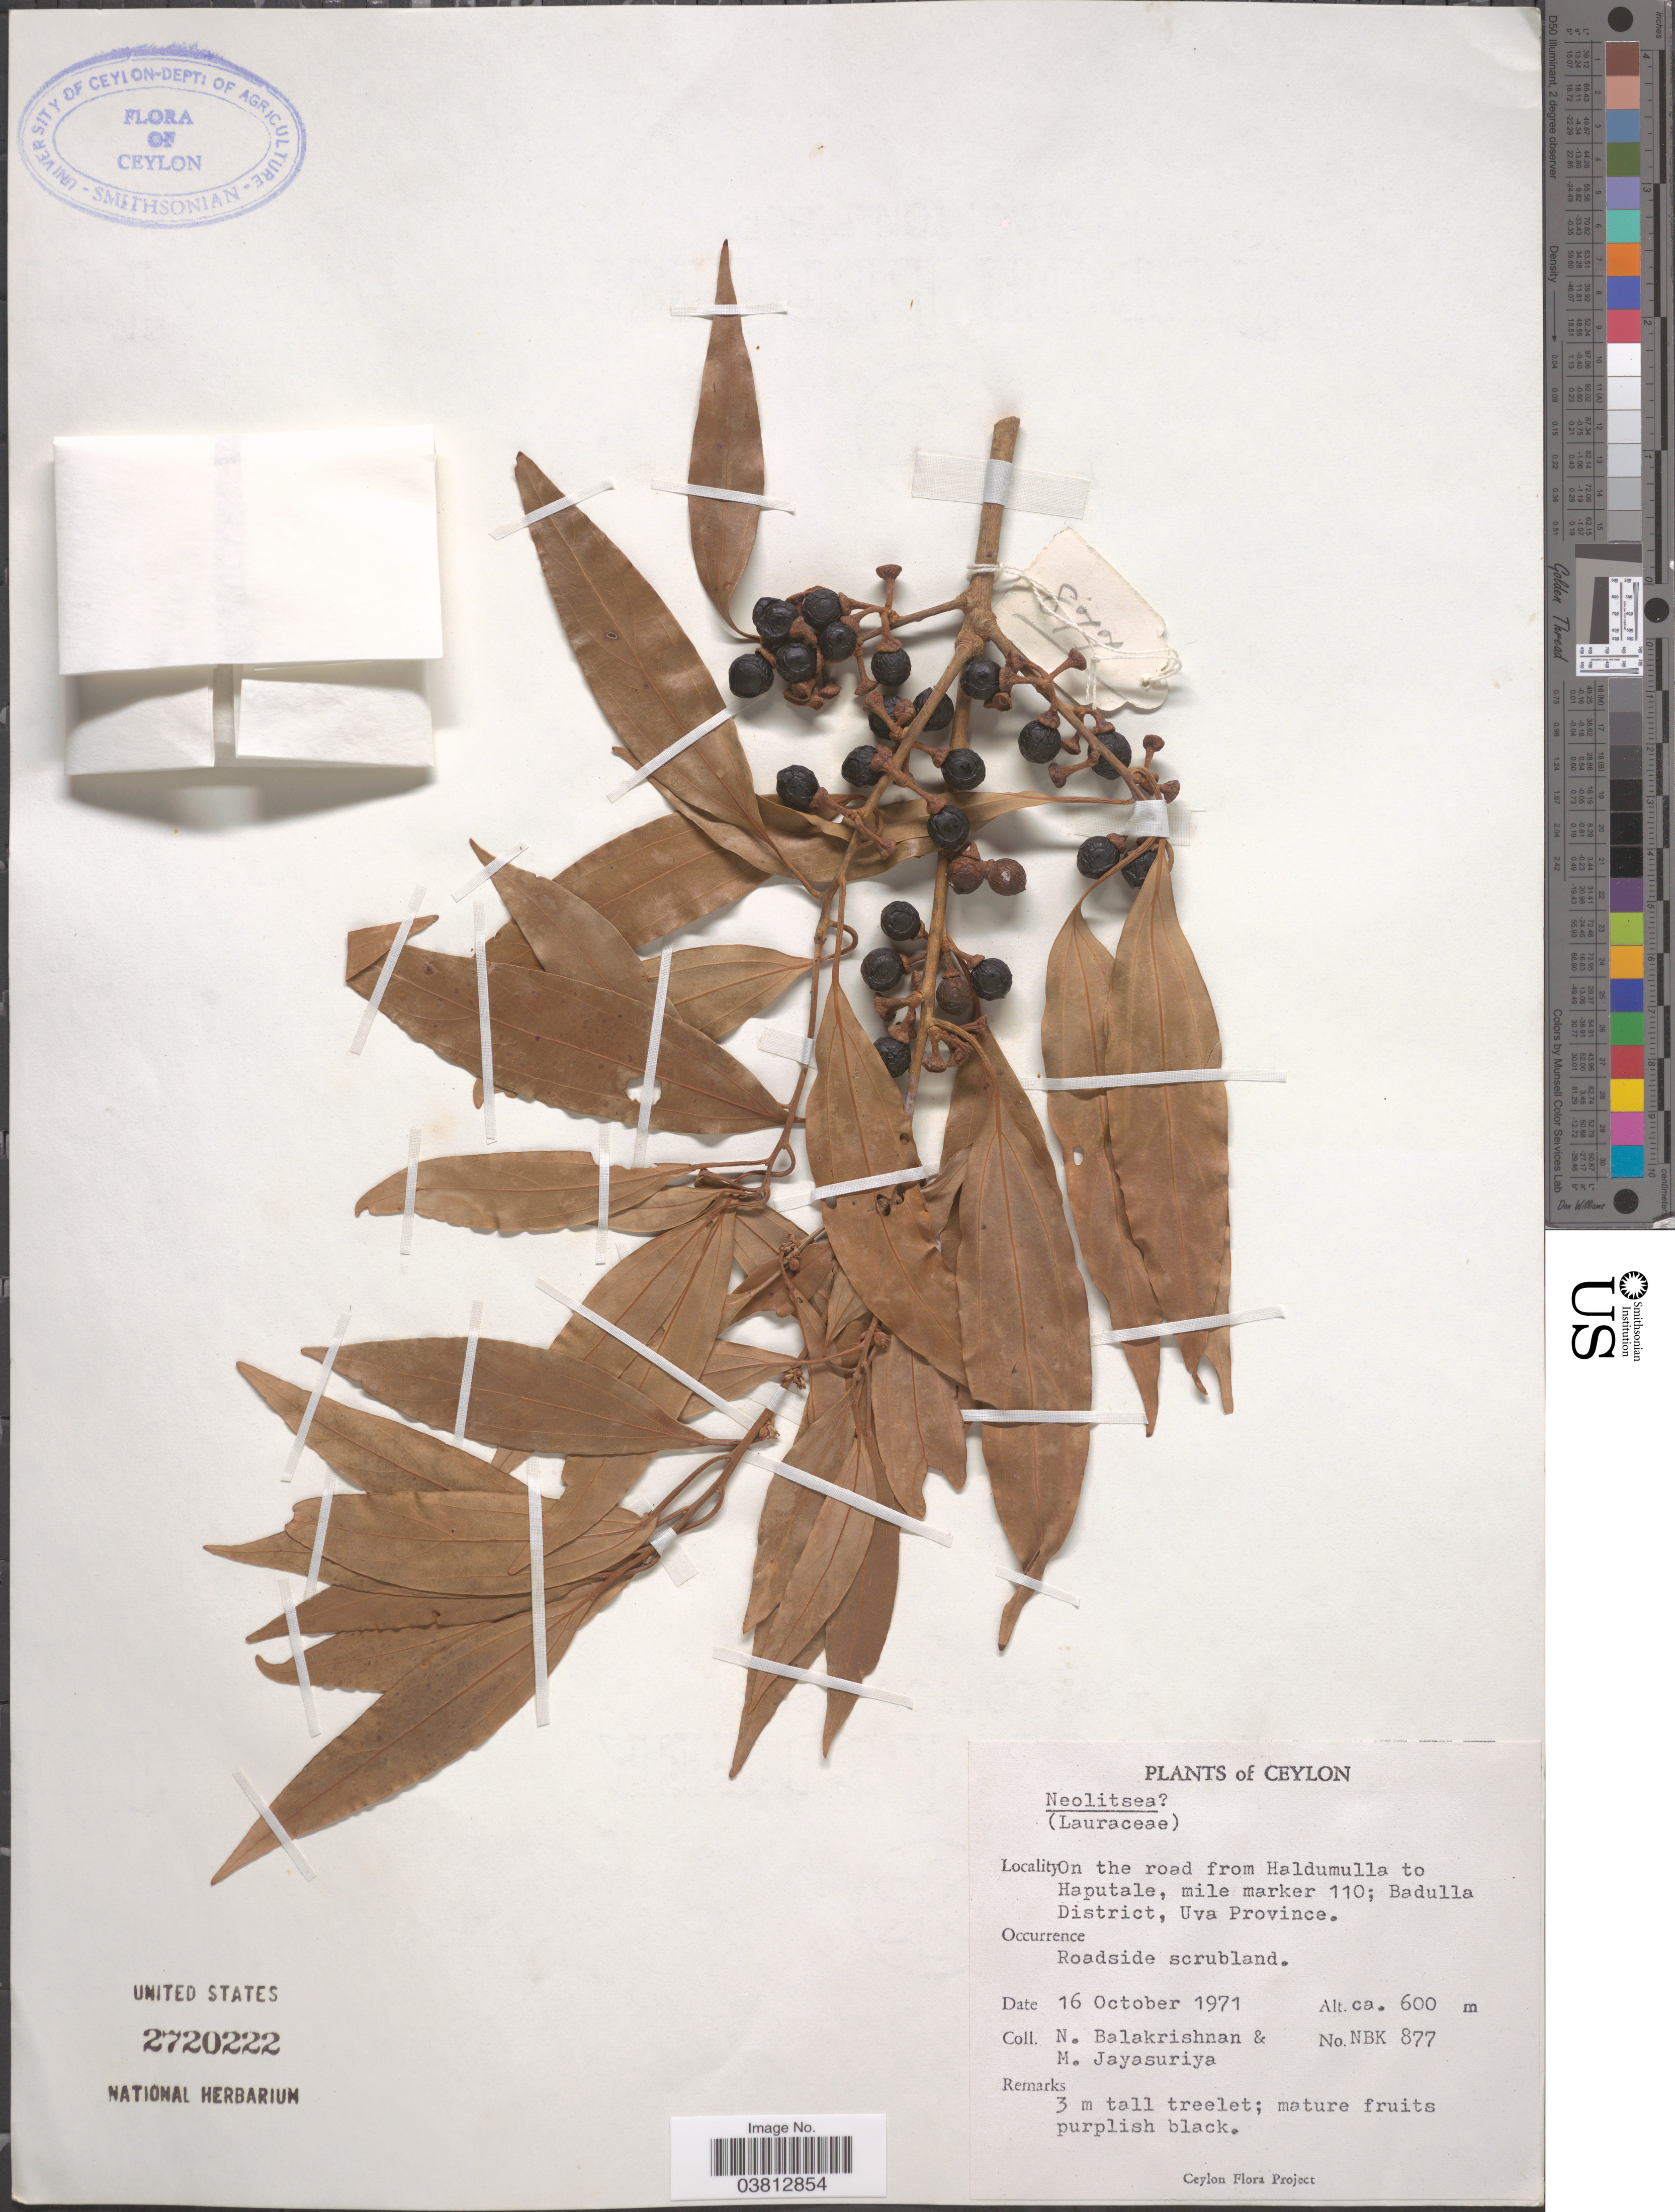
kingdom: Plantae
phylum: Tracheophyta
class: Magnoliopsida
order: Laurales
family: Lauraceae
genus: Neolitsea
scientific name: Neolitsea sp.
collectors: N. Balakrishnan & M. Jayasuriya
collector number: NBK 877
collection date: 1971-10-16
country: Sri Lanka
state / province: Uva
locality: Ceylon. On the road from Haldumulla to Haputale, mile marker 110; Badulla District.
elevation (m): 600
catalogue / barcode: US 2720222